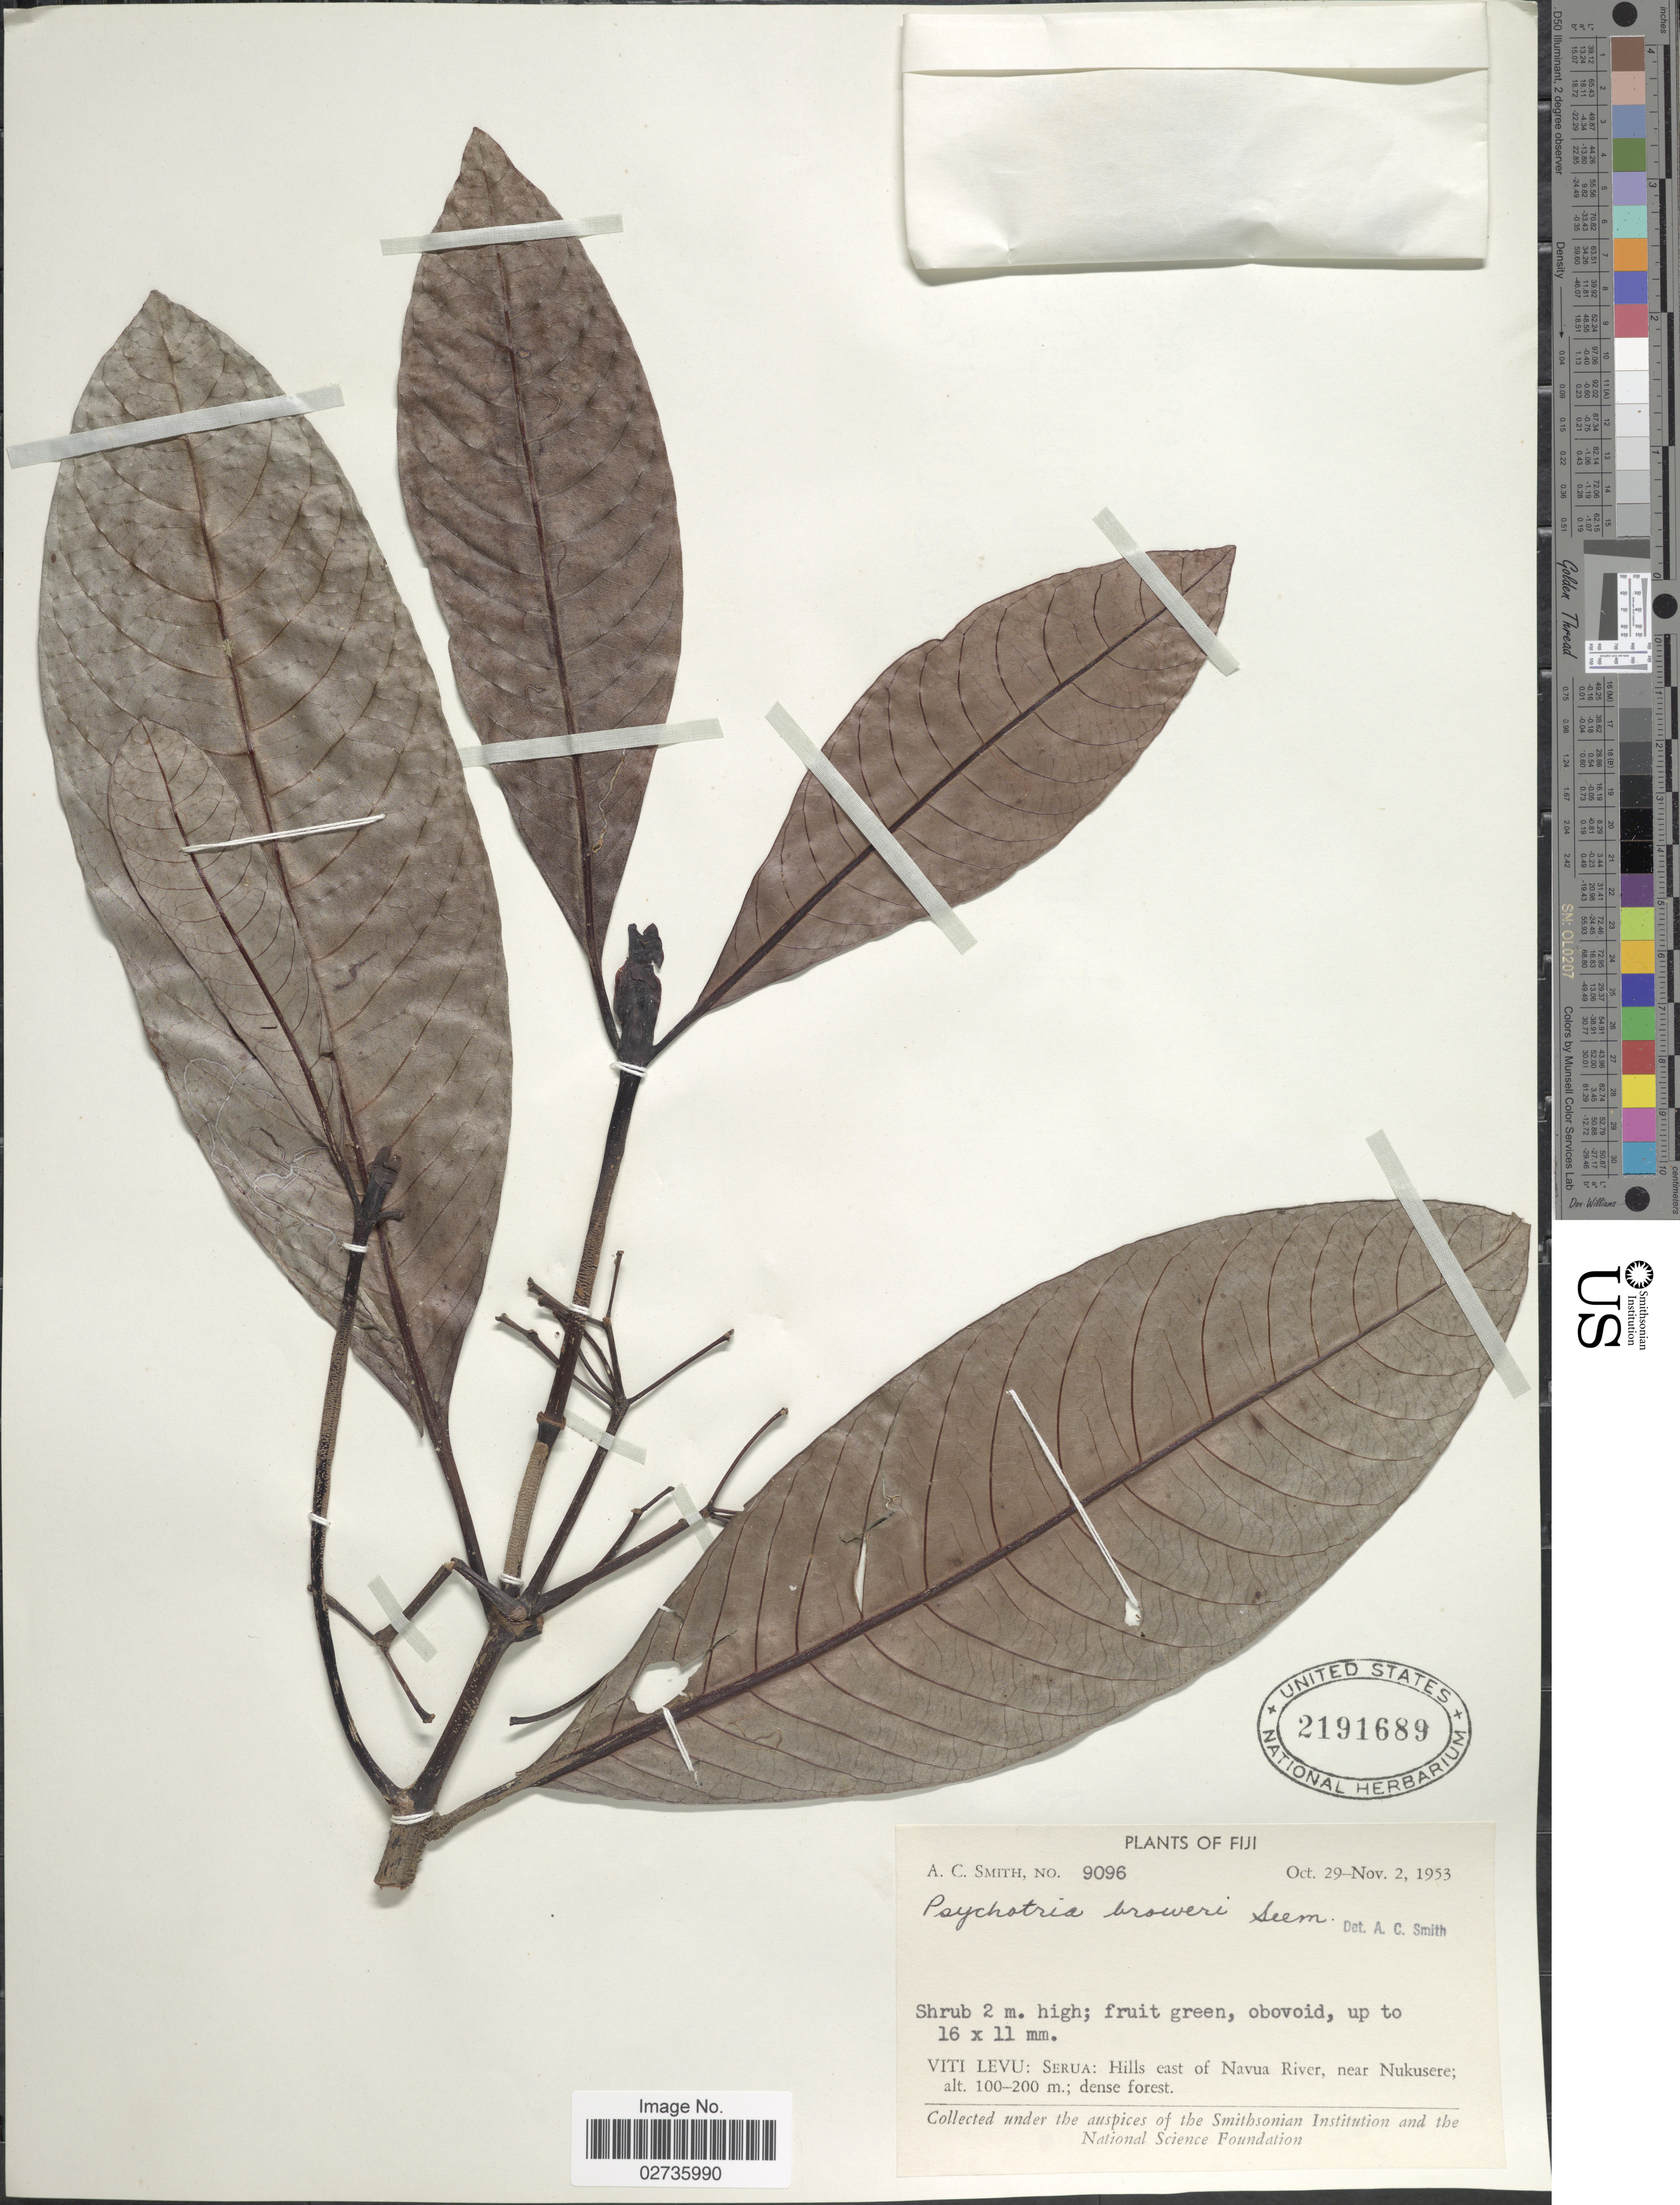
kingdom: Plantae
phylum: Tracheophyta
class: Magnoliopsida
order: Gentianales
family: Rubiaceae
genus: Psychotria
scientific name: Psychotria broweri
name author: Seem.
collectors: A. C. Smith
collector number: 9096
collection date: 1953-10-29/1953-11-02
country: Fiji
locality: Viti Levu: Serua: Hills east of Navua River, near Nukusere.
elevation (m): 100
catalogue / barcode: US 2191689